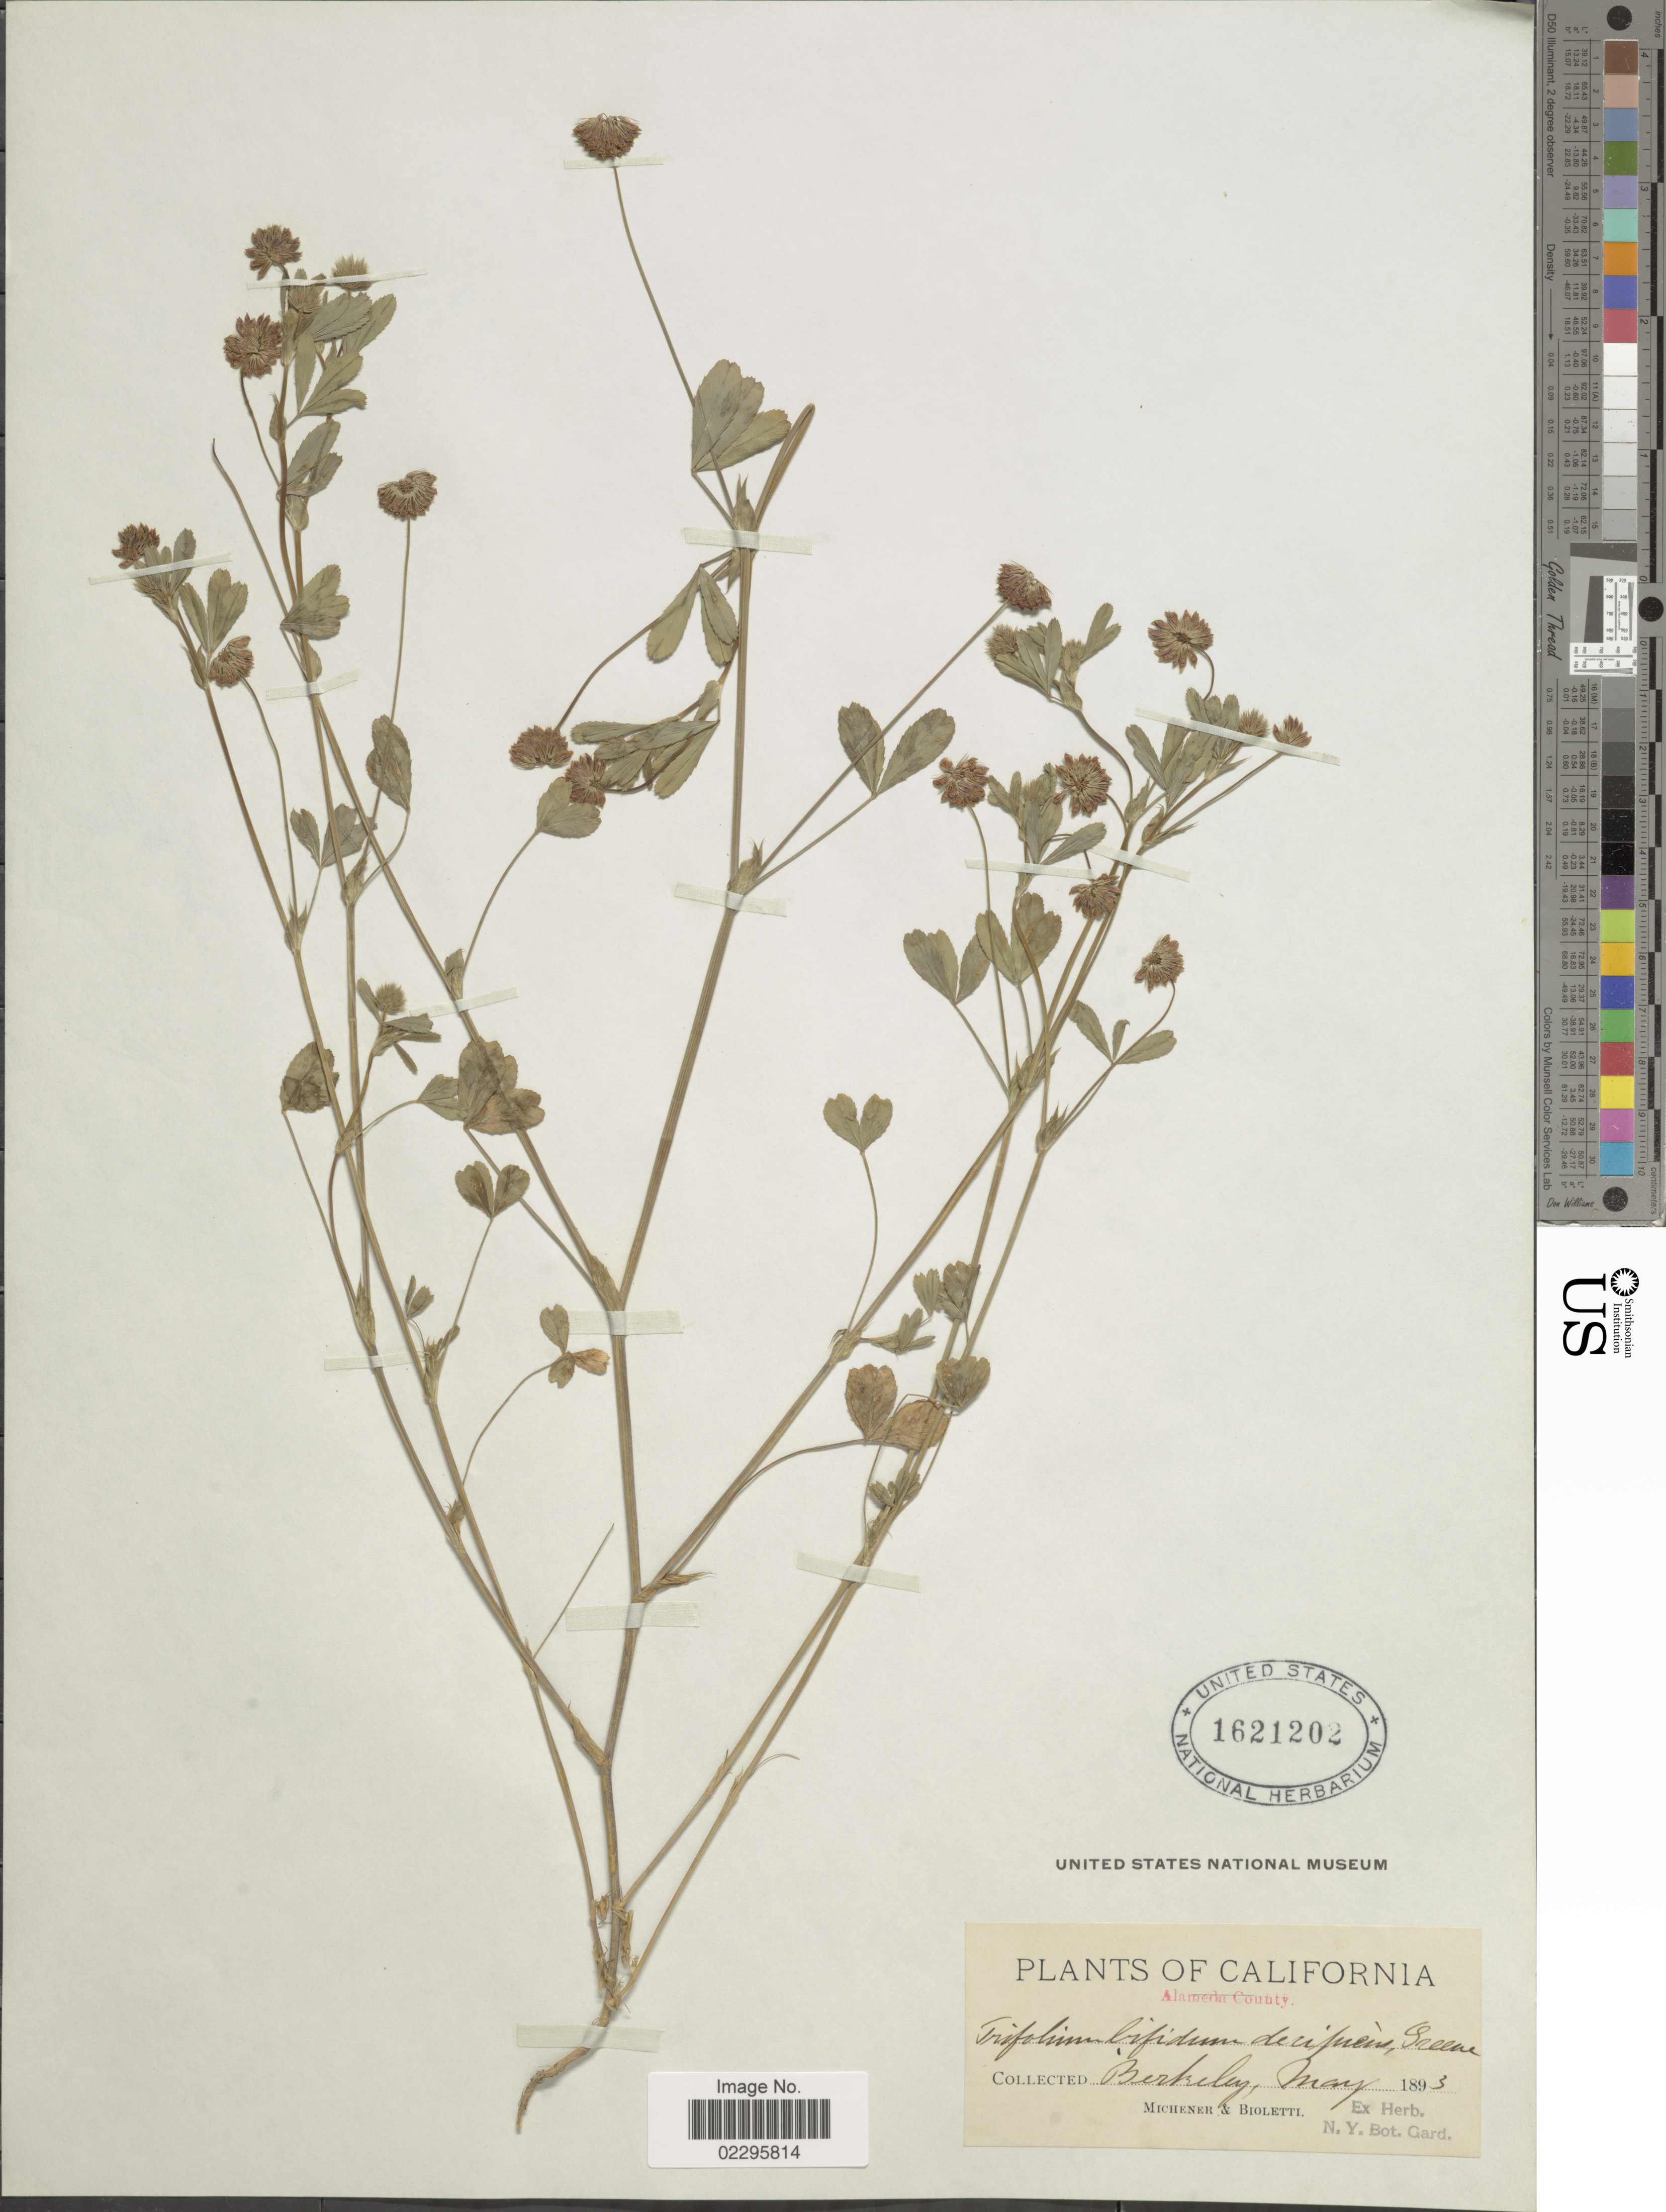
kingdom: Plantae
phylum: Tracheophyta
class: Magnoliopsida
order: Fabales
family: Fabaceae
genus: Trifolium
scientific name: Trifolium bifidum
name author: A. Gray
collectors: -. Michener & -- Bioletti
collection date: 1893-05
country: United States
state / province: California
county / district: Alameda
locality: Berkeley, Alameda County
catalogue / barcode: US 1621202